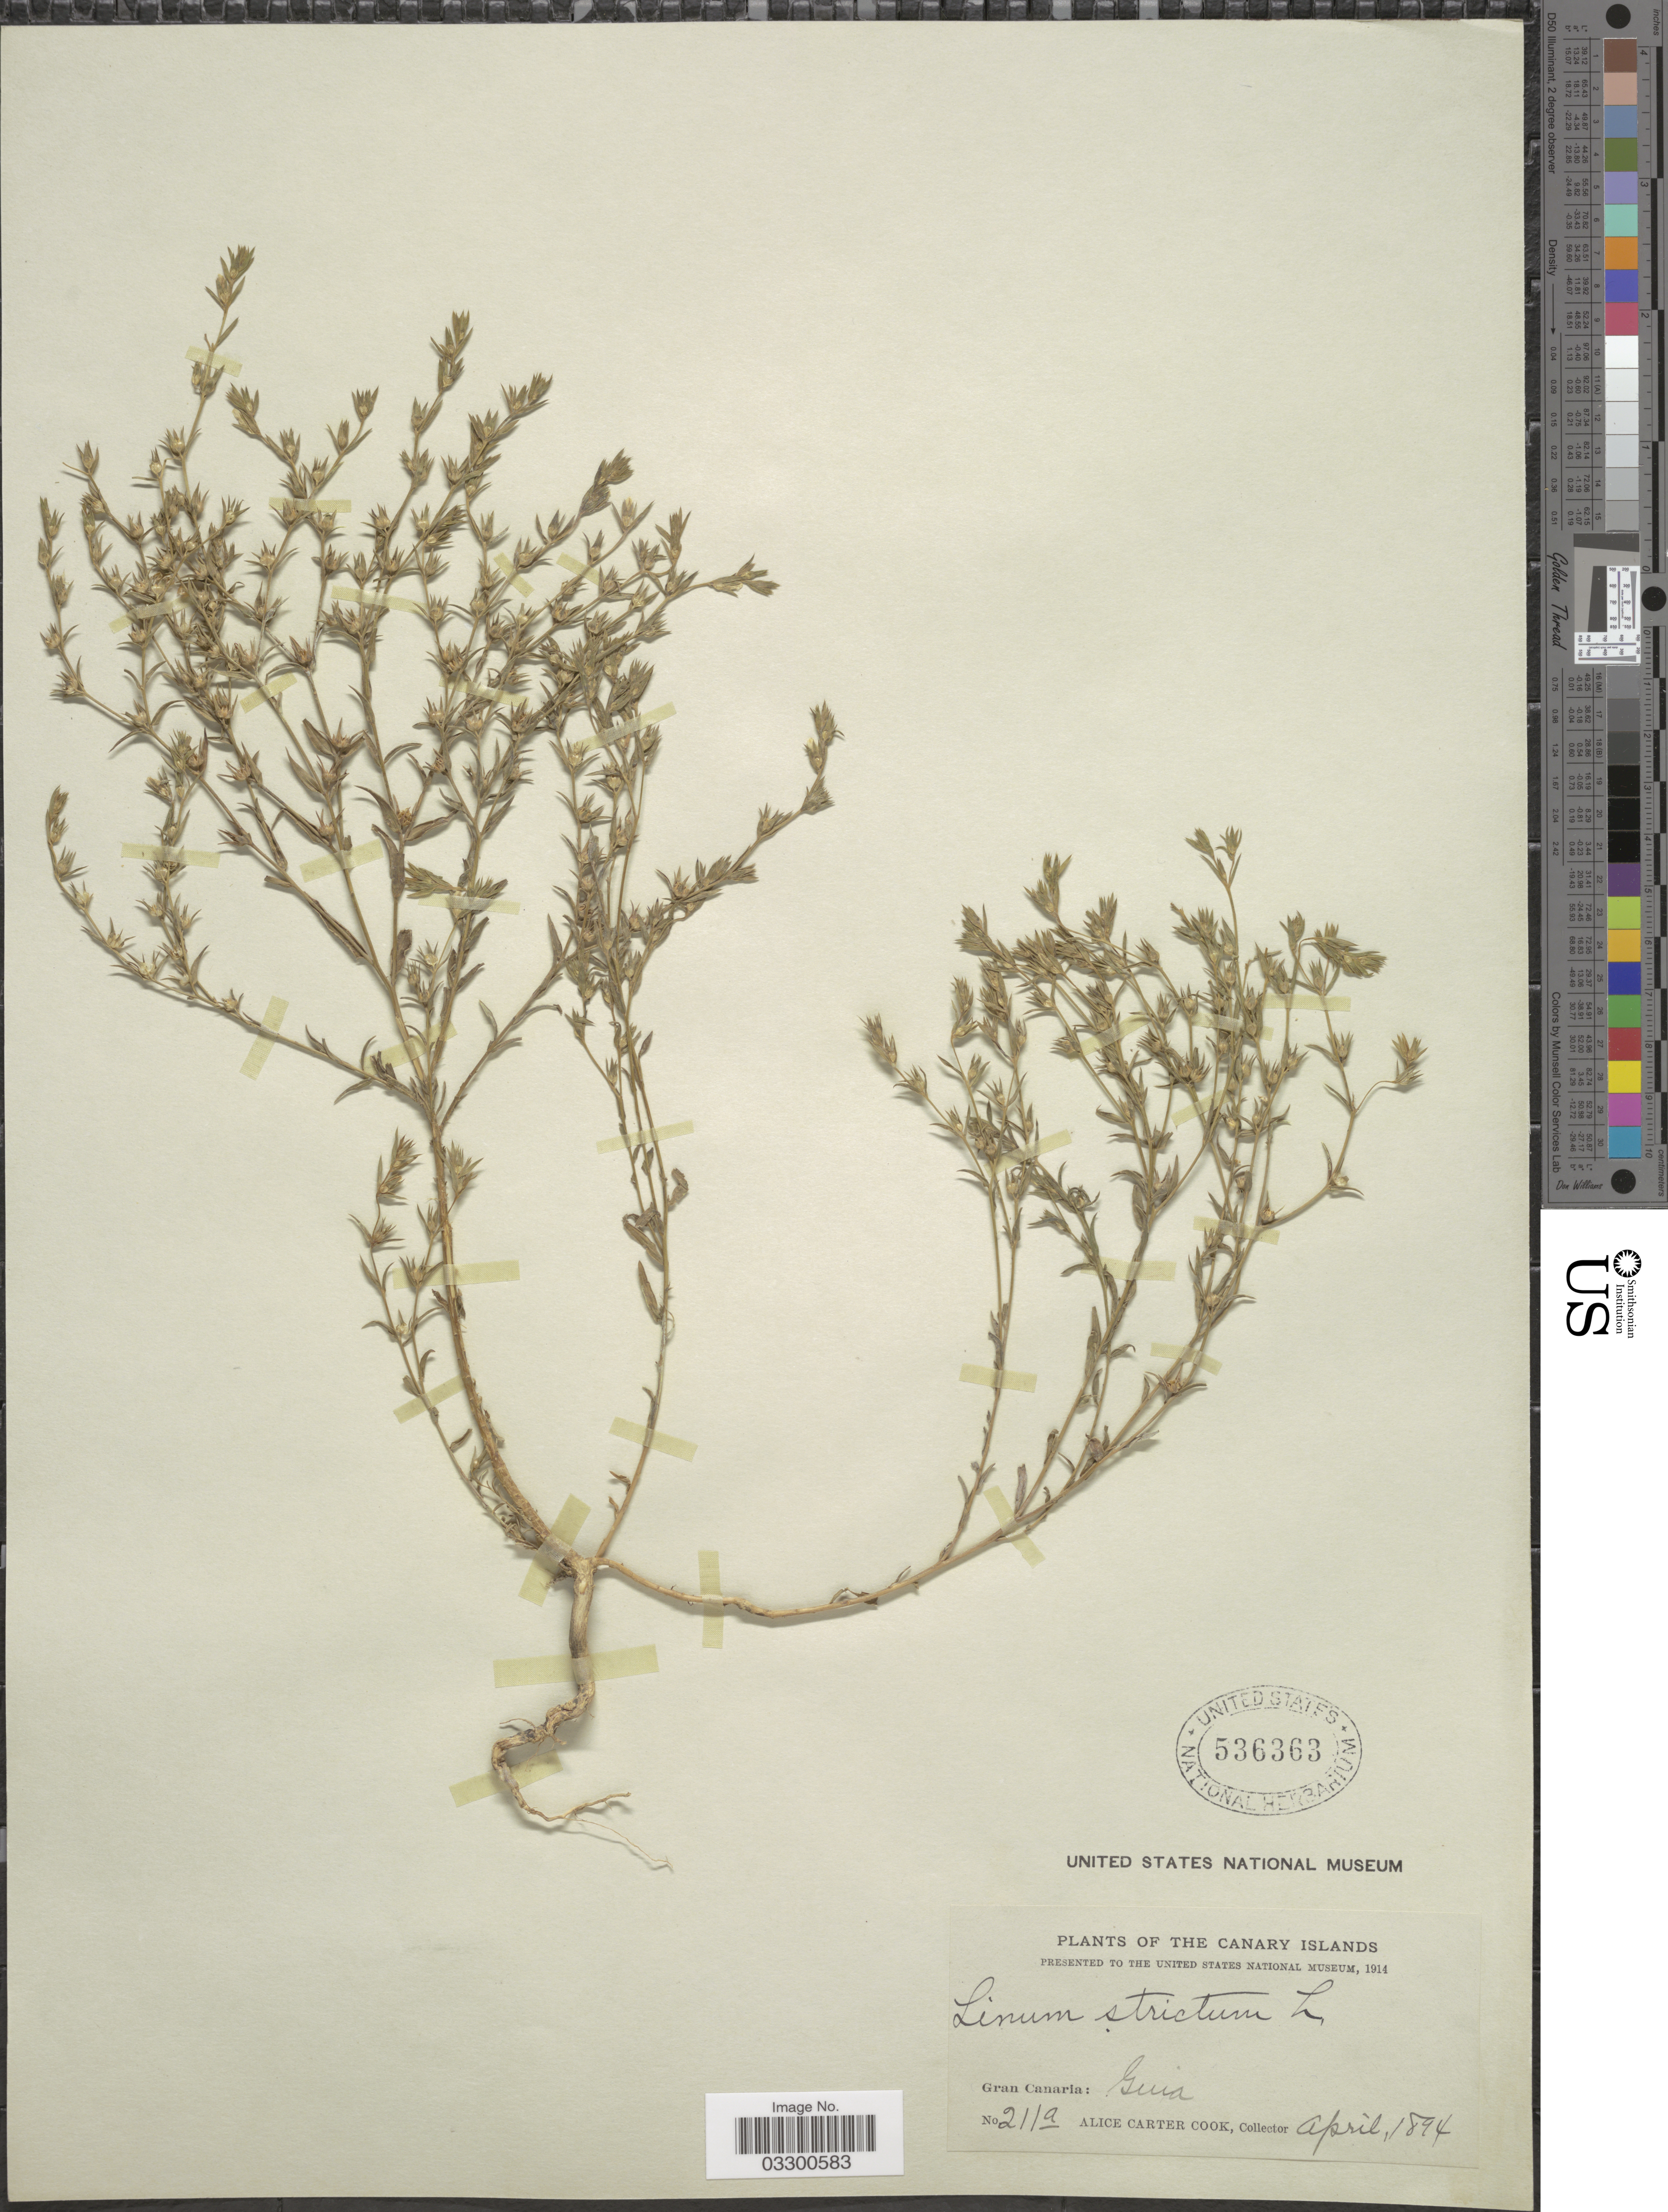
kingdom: Plantae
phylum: Tracheophyta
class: Magnoliopsida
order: Malpighiales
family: Linaceae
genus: Linum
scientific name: Linum spicatum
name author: Pers.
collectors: Alice C. Cook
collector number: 211a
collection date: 1894-04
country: Spain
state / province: Canarias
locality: The Canary Islands. Gran Canaria: Guia.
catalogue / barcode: US 536363